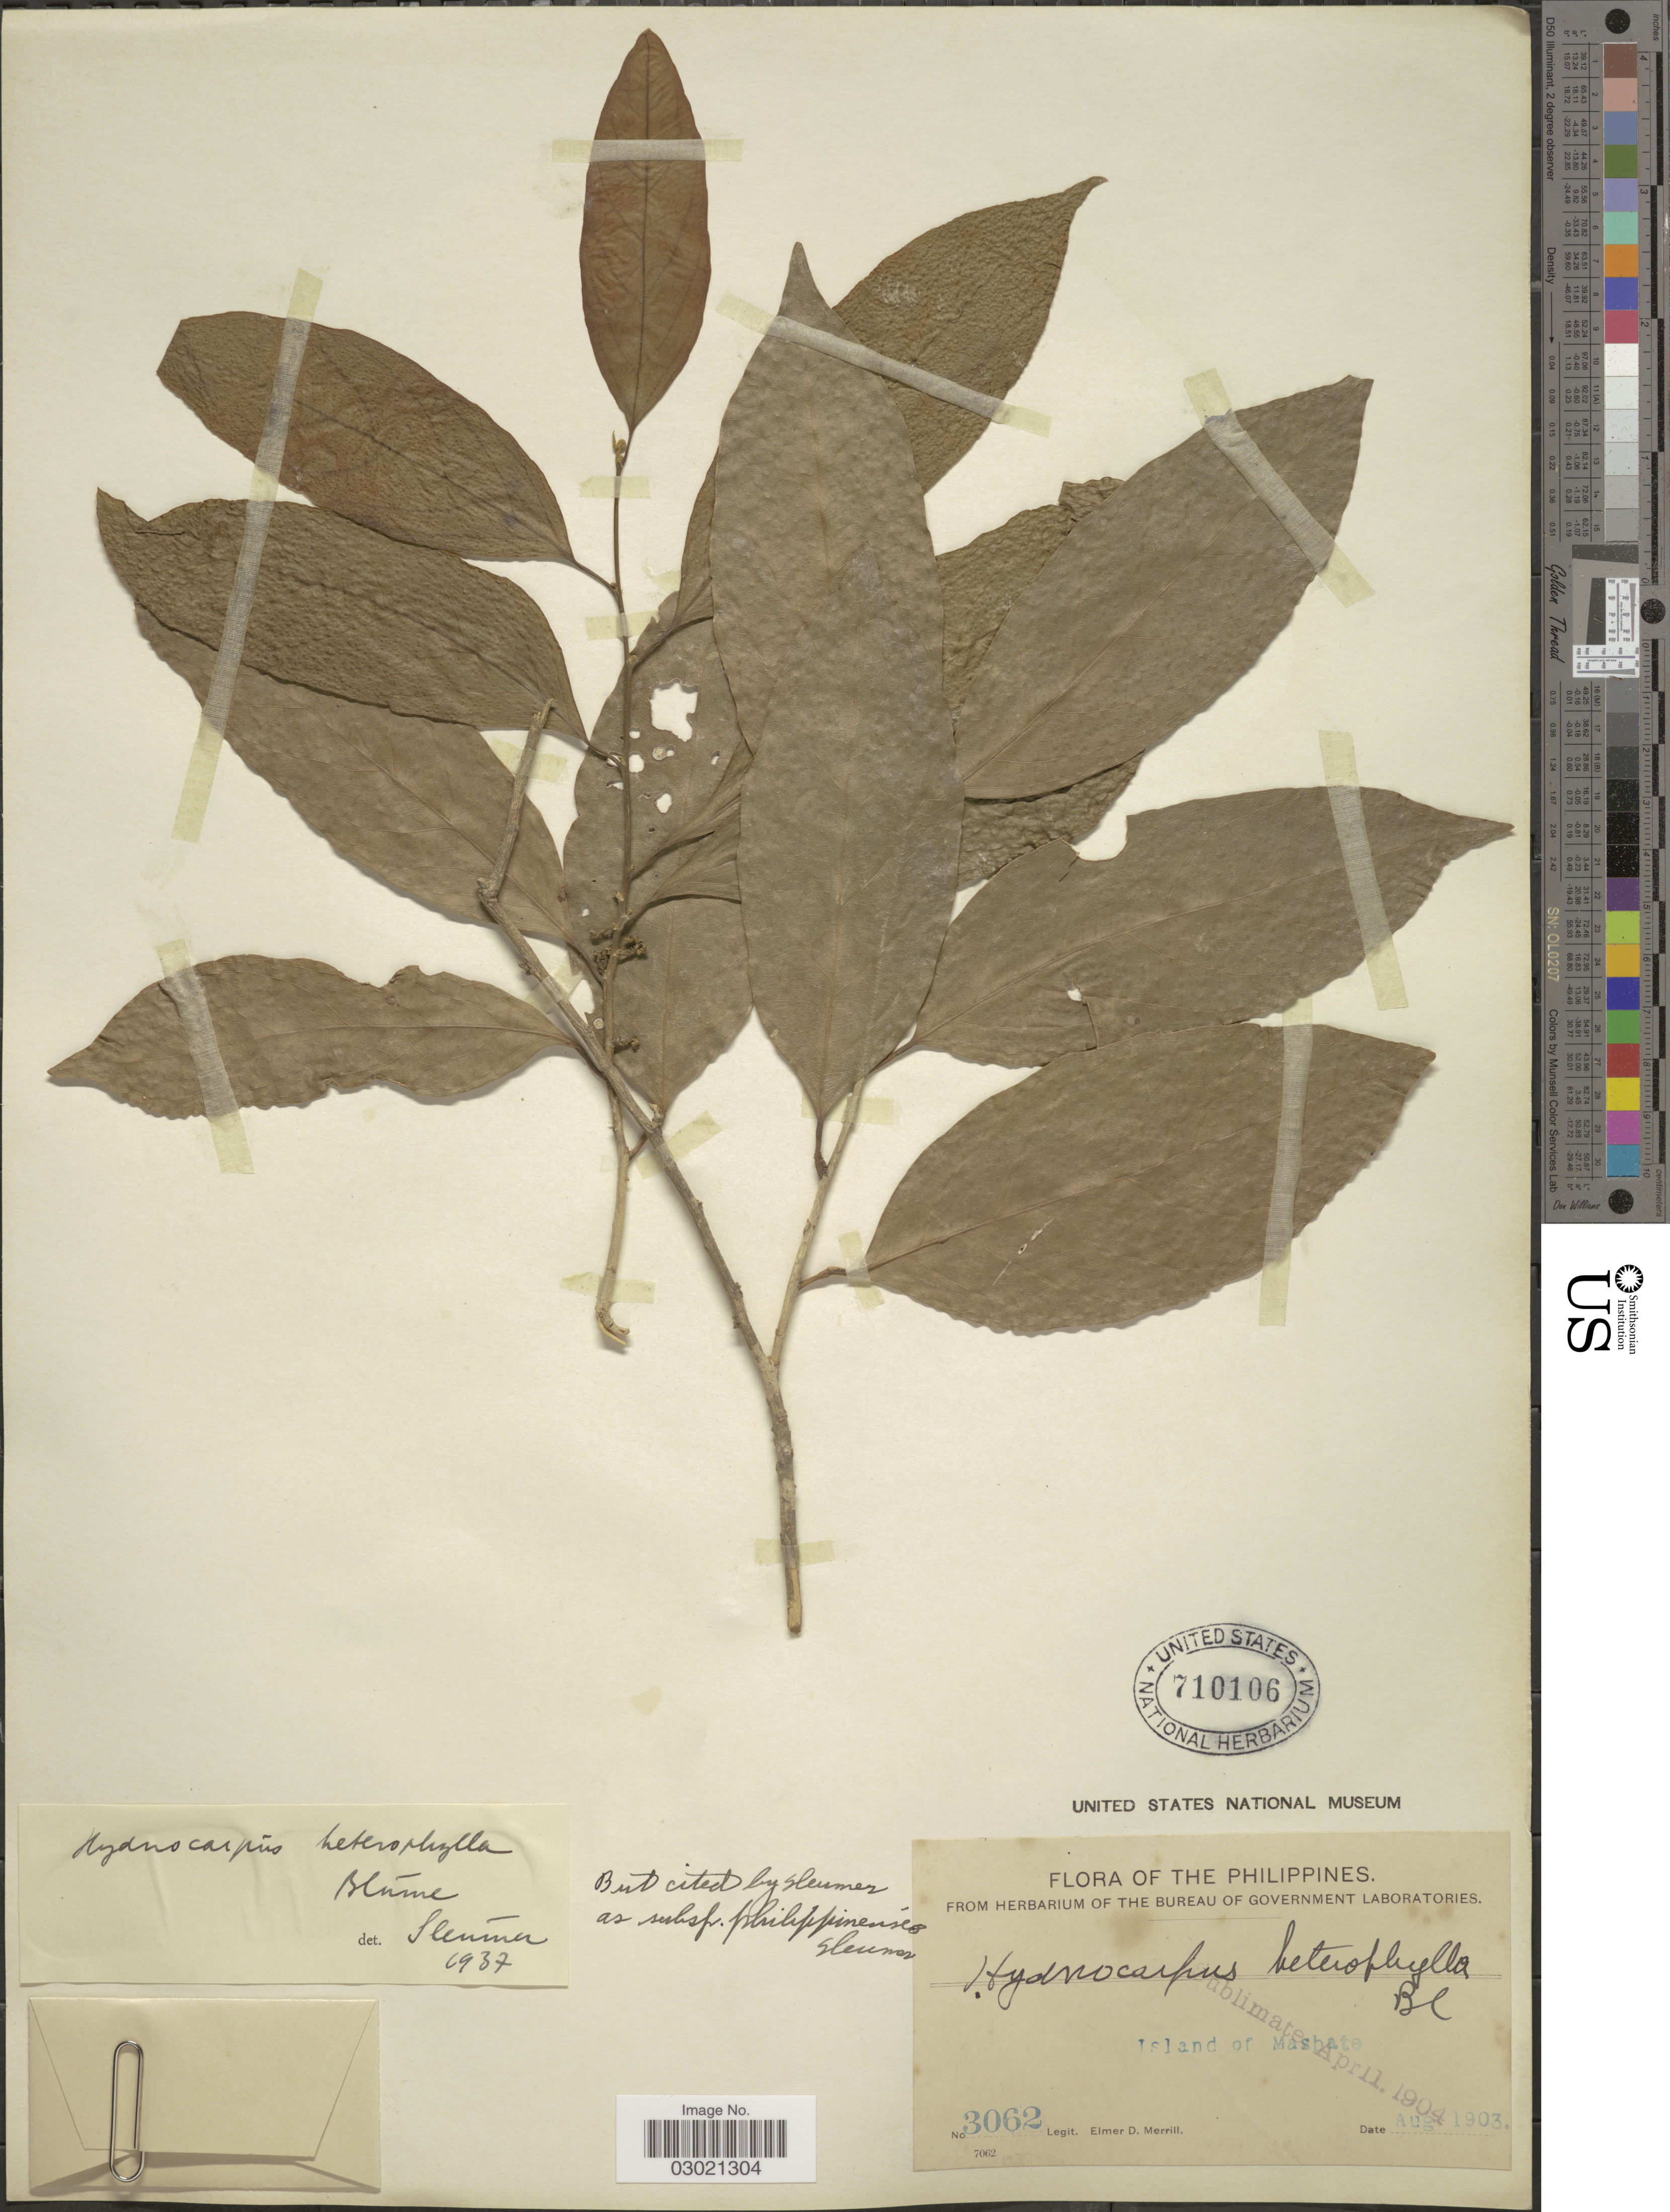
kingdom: Plantae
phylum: Tracheophyta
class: Magnoliopsida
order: Malpighiales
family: Achariaceae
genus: Hydnocarpus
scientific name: Hydnocarpus heterophyllus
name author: Blume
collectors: E. D. Merrill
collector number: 3062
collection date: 1903-08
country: Philippines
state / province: Bicol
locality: Island of Masbate.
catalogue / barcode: US 710106